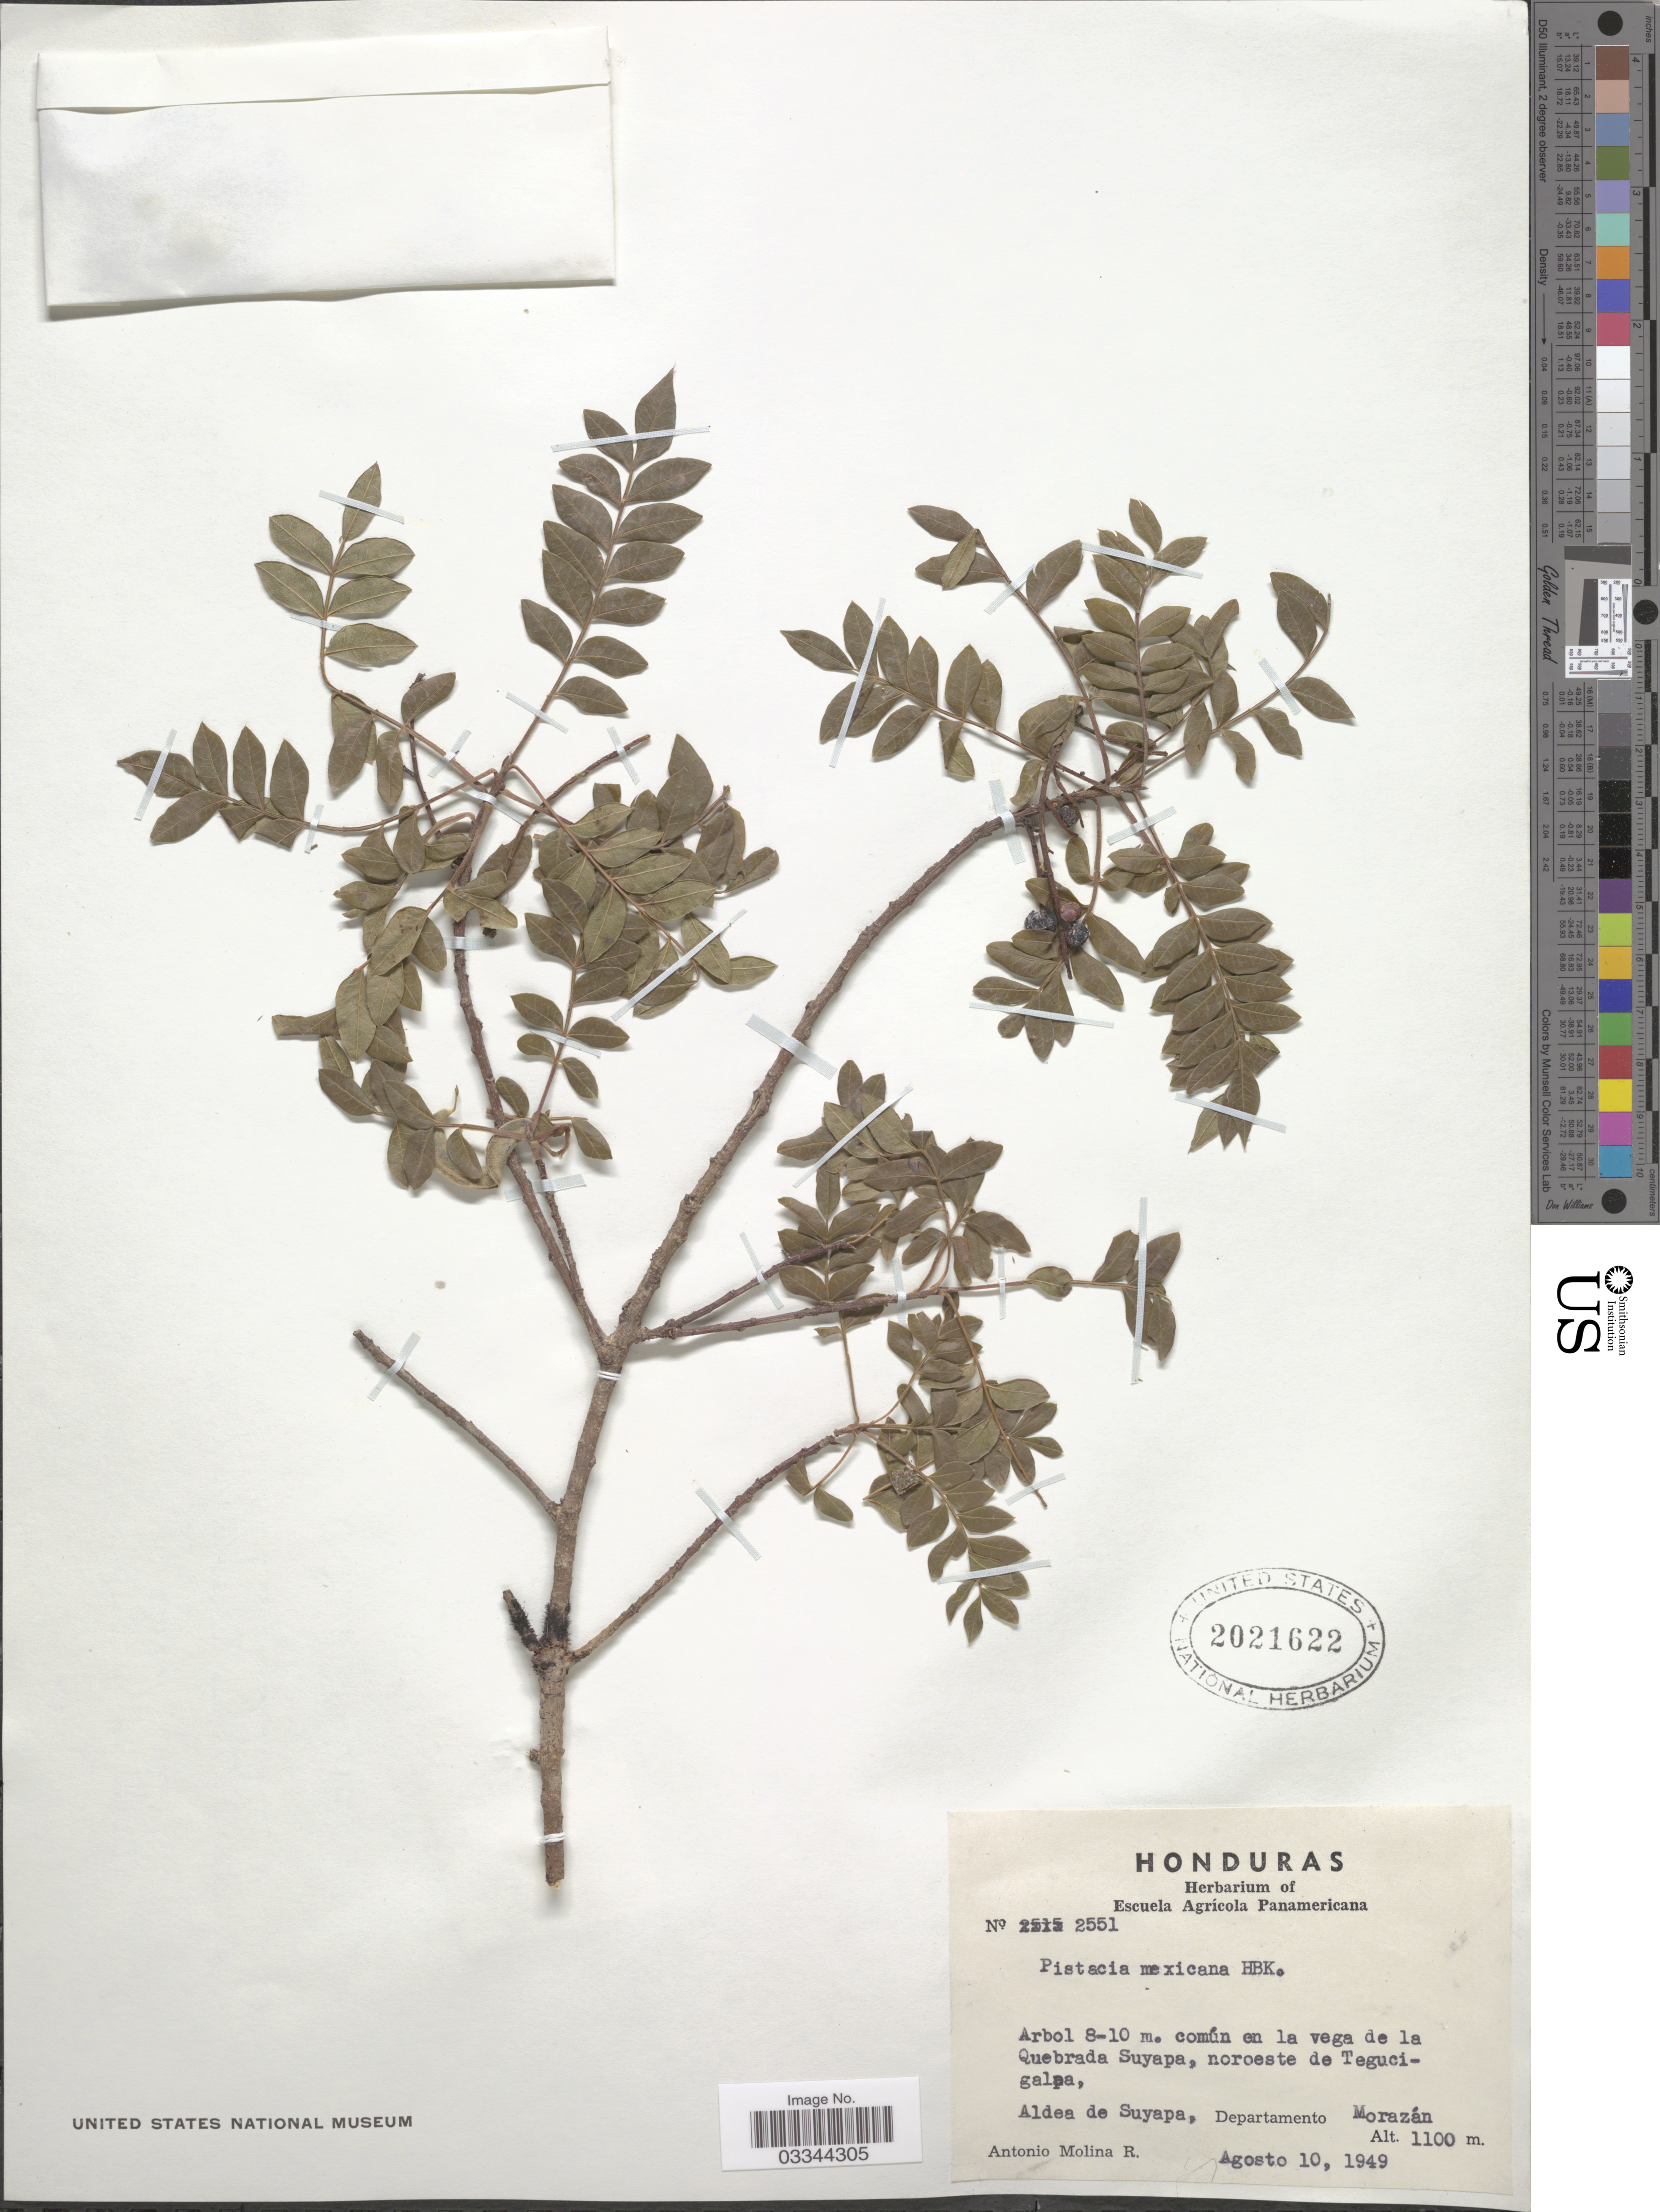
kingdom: Plantae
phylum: Tracheophyta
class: Magnoliopsida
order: Sapindales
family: Anacardiaceae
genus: Pistacia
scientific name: Pistacia mexicana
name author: Kunth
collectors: A. Molina R.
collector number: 2551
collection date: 1949-08-10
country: Honduras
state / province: Fco. Morazán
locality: Común en la vega de la Quebrada Suyapa, noroeste de Tegucigalpa. Aldea de Suyapa, Departamento Morazán.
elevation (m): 1100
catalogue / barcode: US 2021622